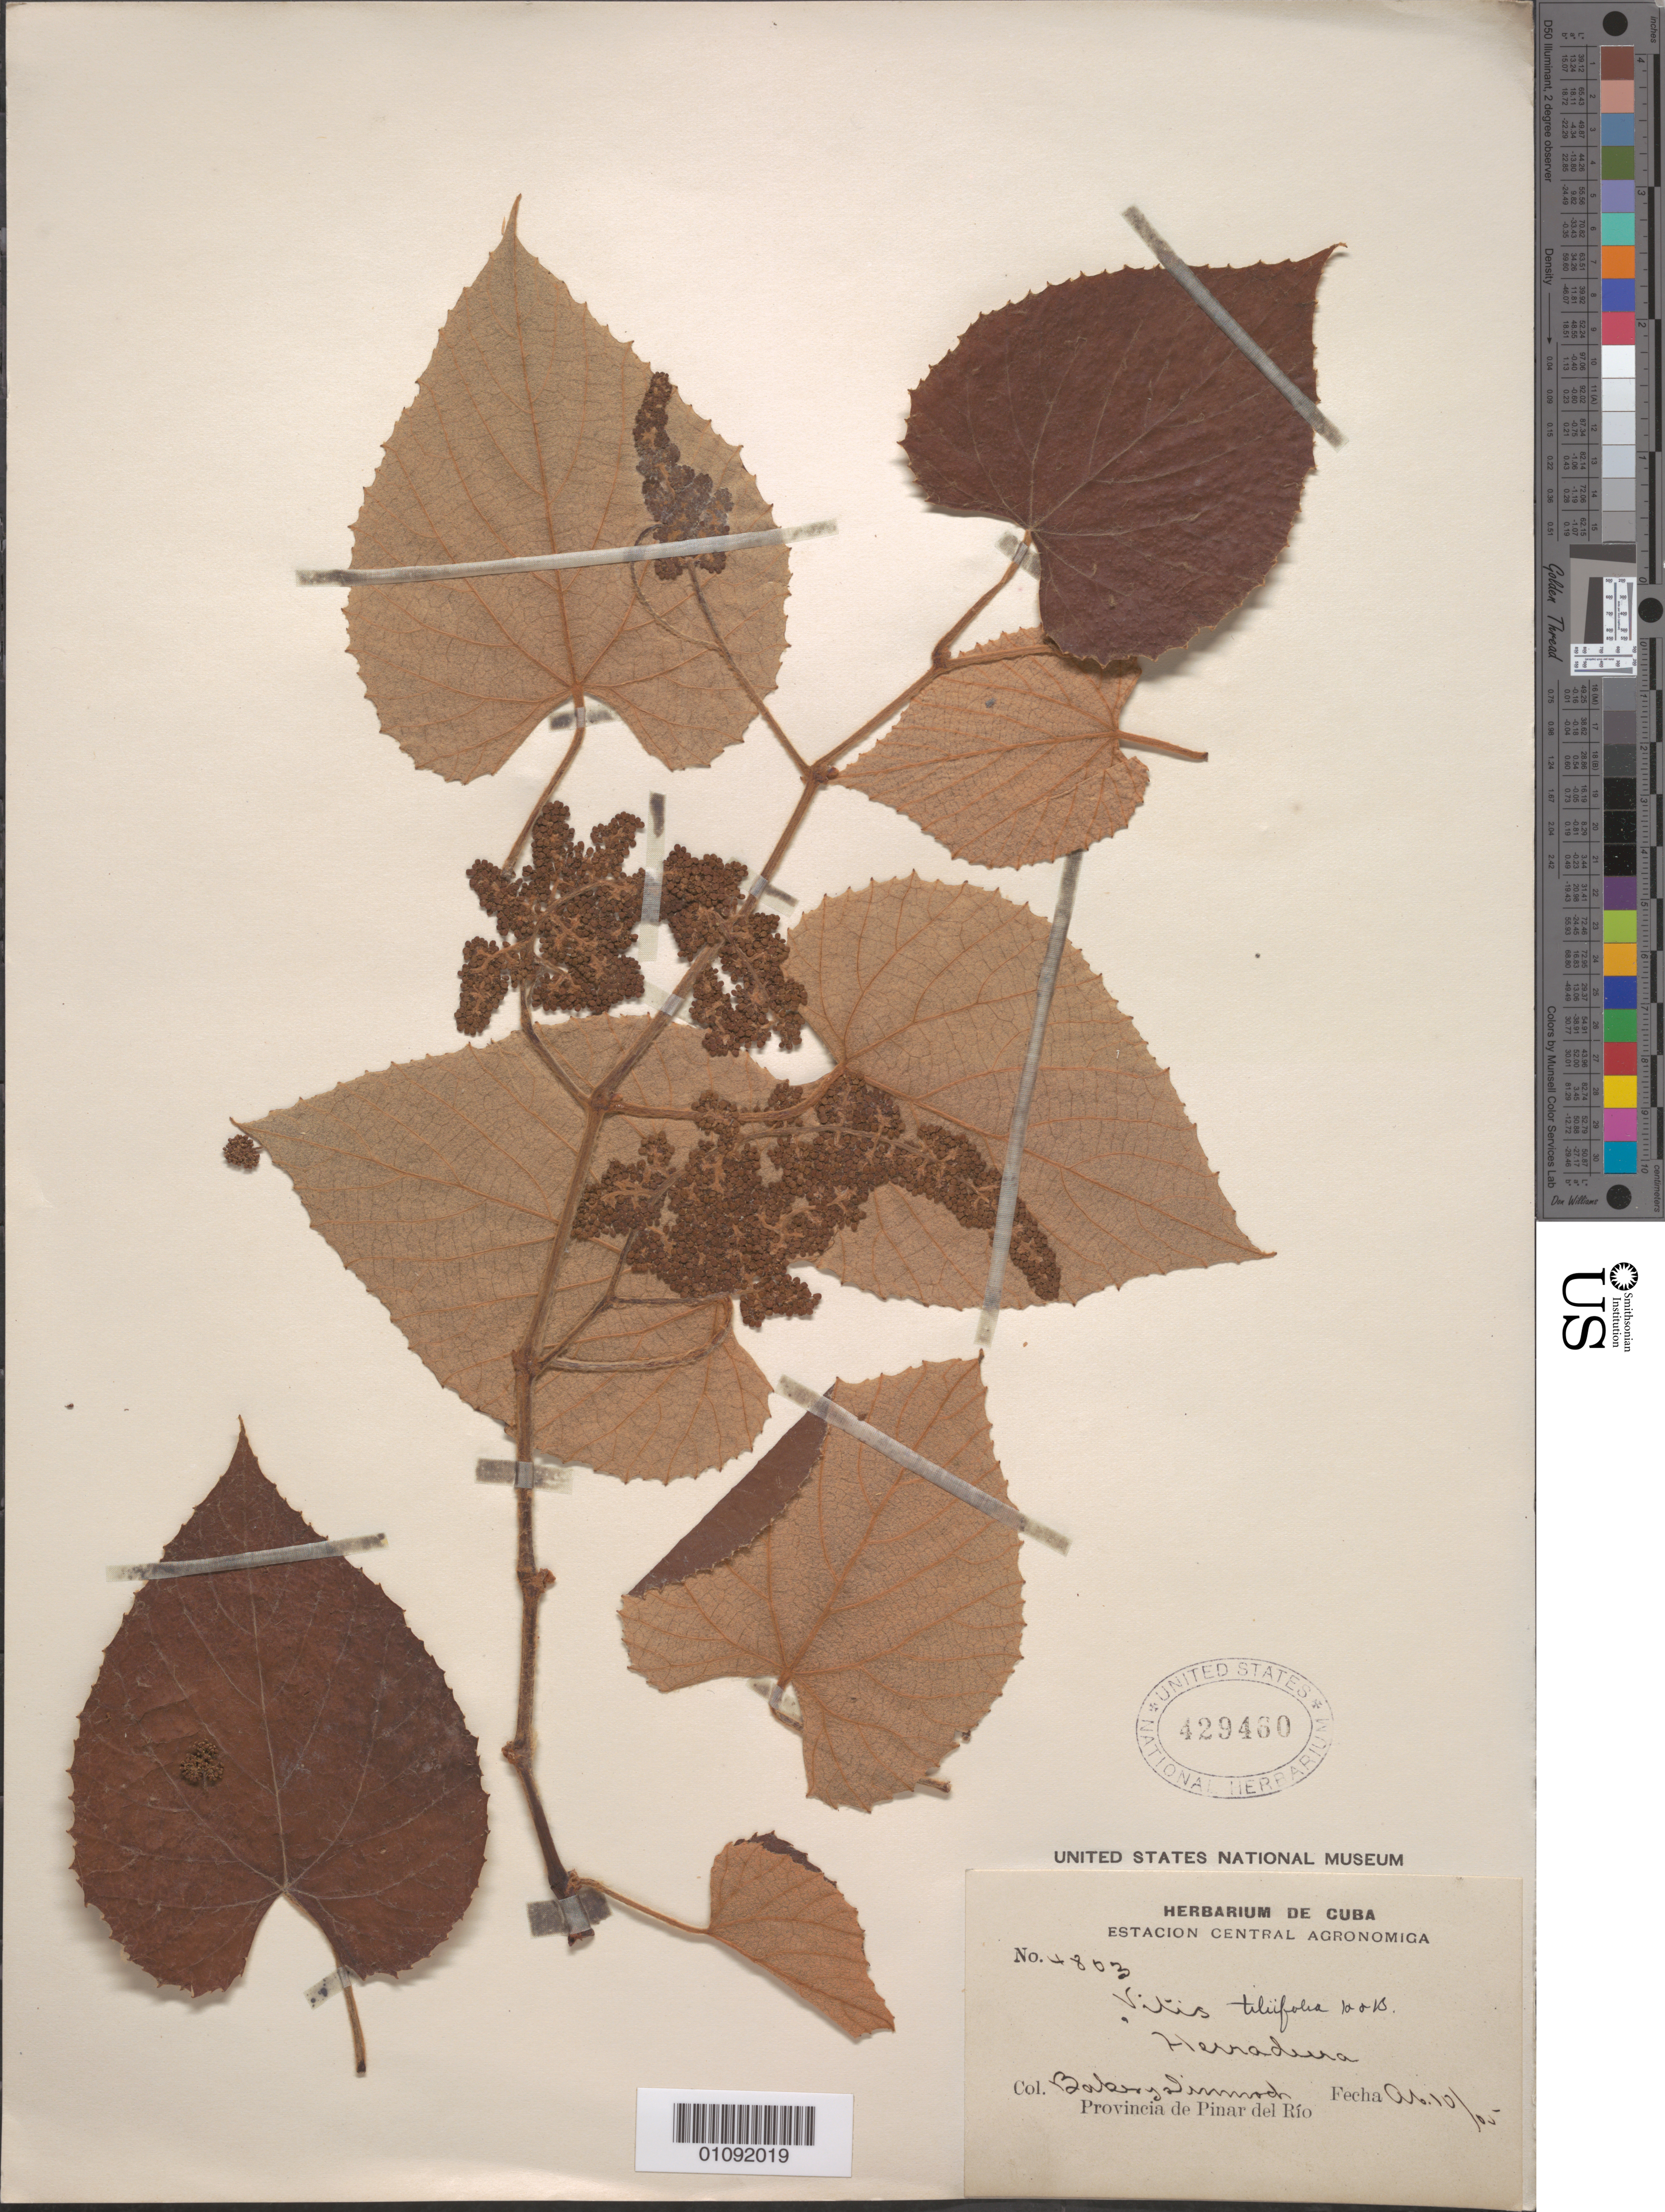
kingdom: Plantae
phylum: Tracheophyta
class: Magnoliopsida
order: Vitales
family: Vitaceae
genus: Vitis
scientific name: Vitis tiliifolia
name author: Humb. & Bonpl. ex Schult.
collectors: C. F. Baker & -. Dimmock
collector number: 4803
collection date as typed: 10 Apr 1905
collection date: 1905-04-10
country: Cuba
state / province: Pinar del Rio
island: Cuba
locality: Herradura, Provincia Pinar Del Rio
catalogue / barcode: US 429460